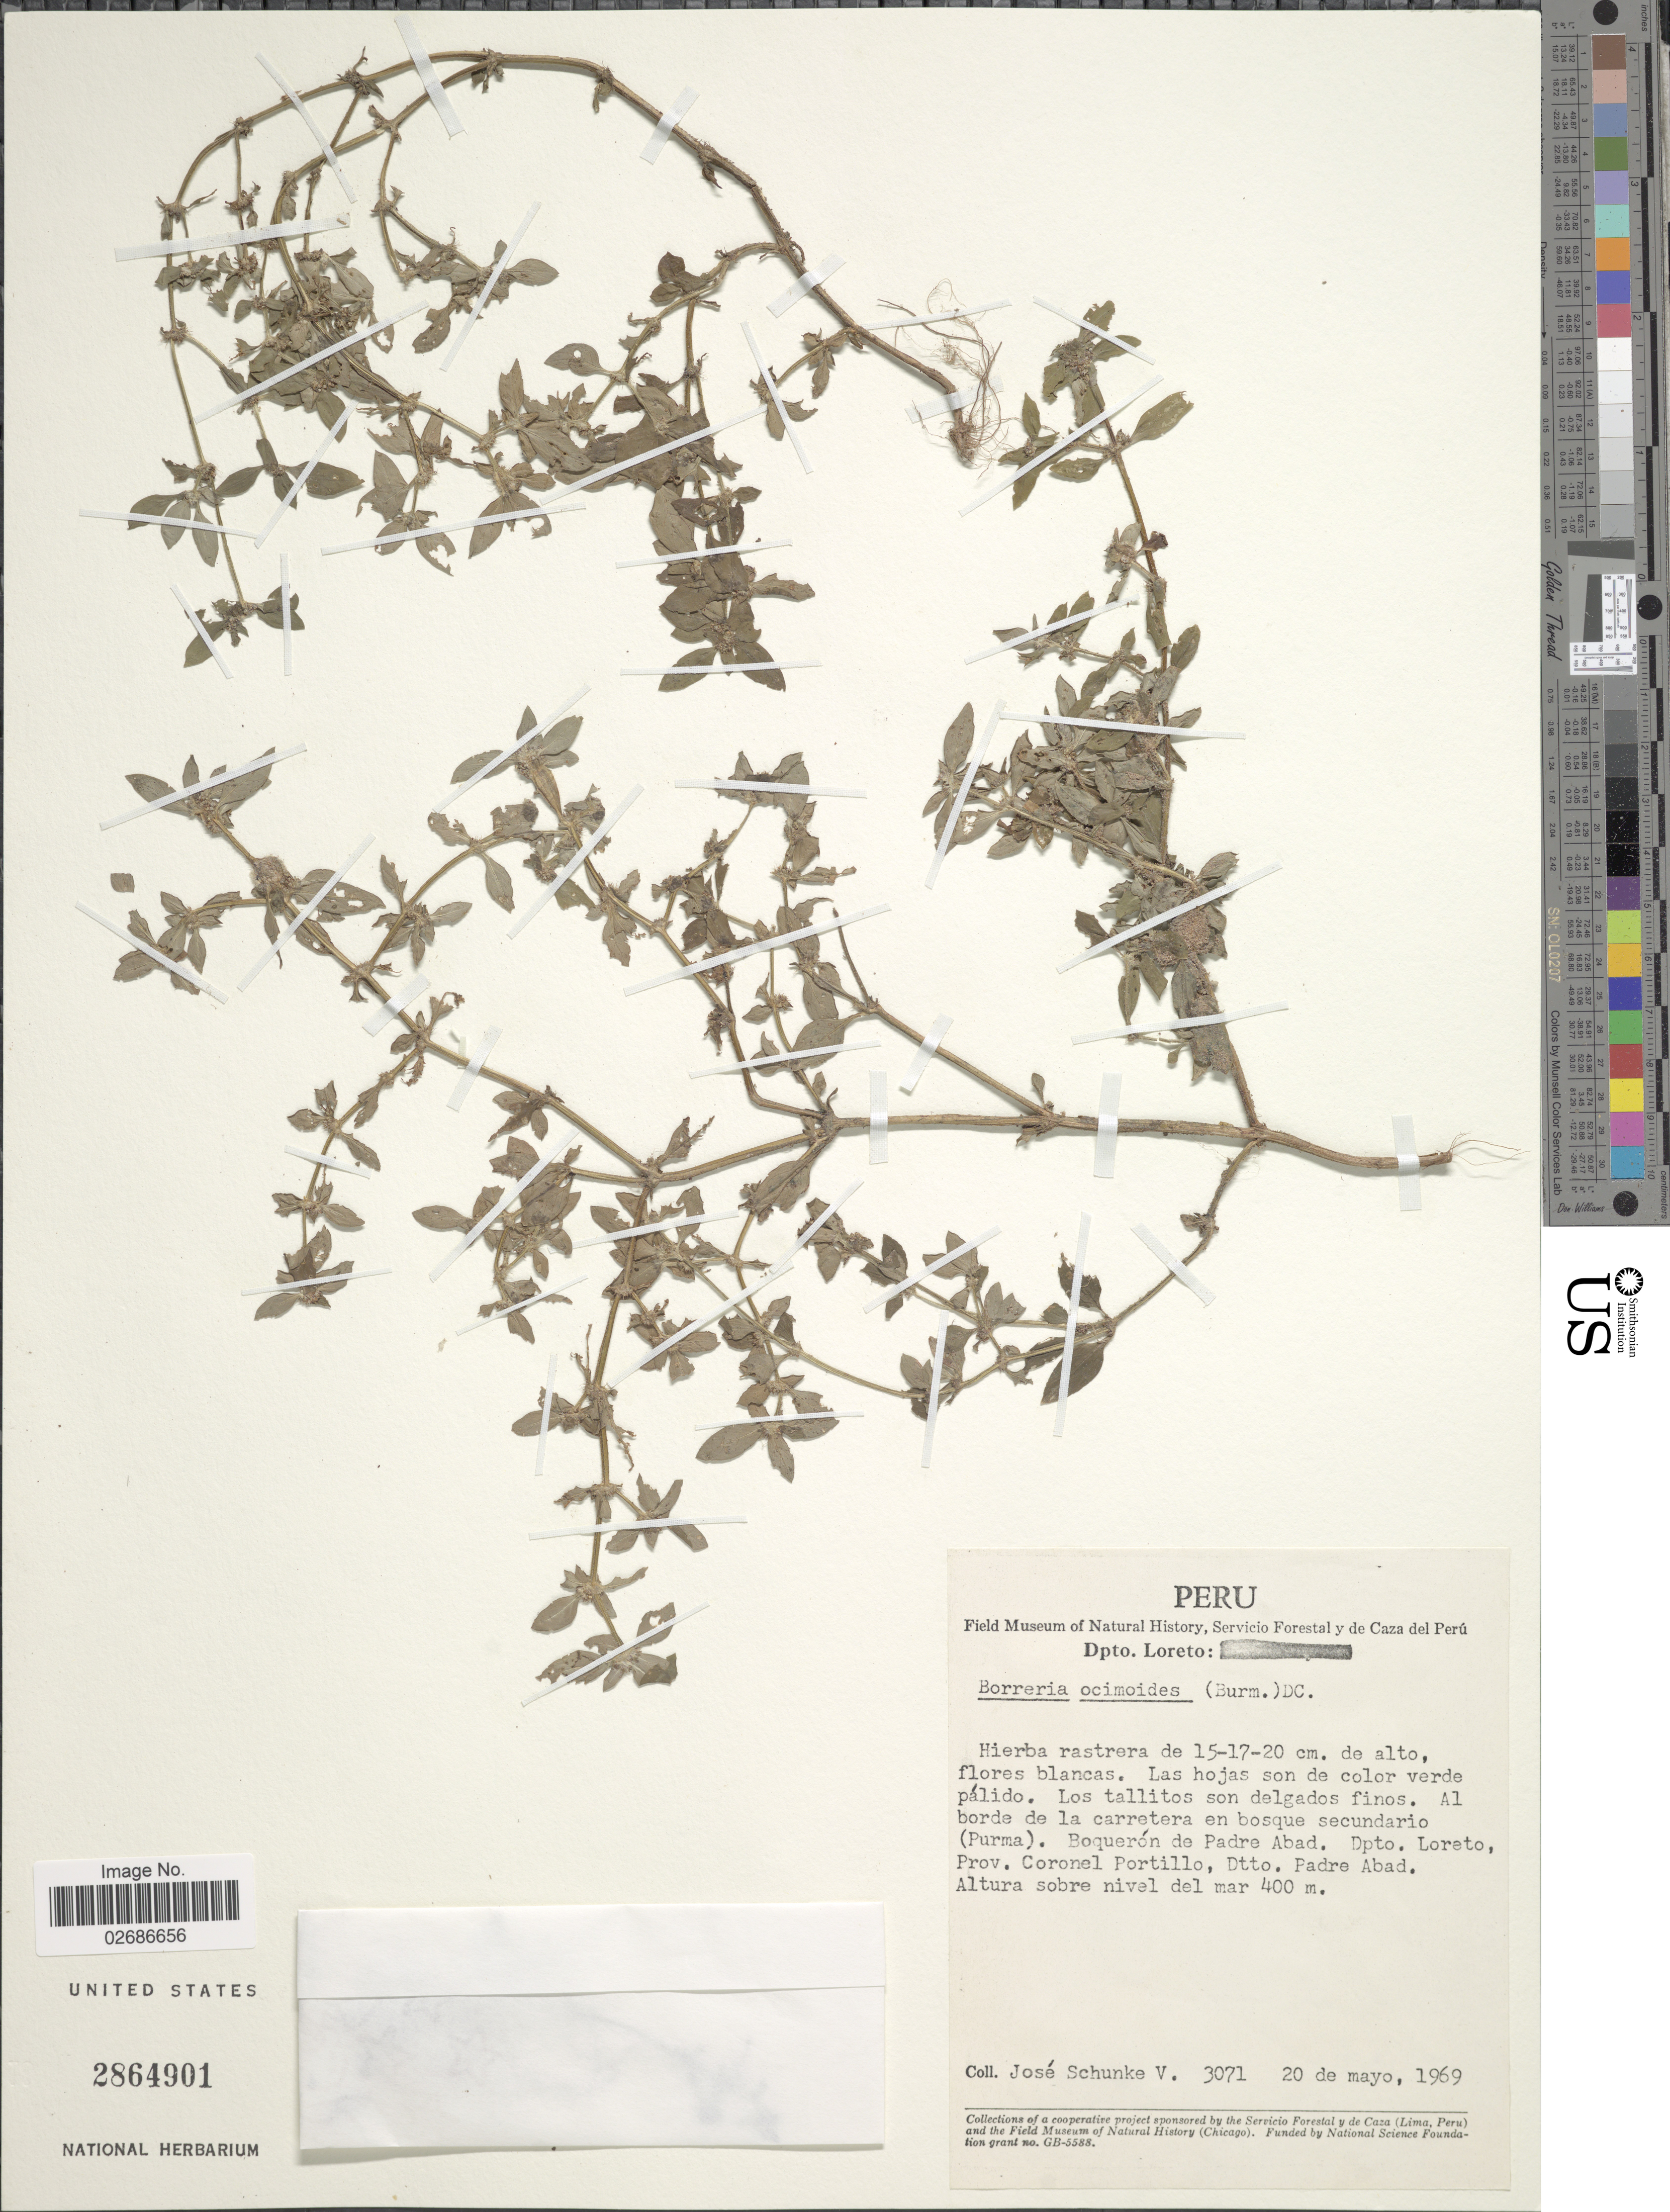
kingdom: Plantae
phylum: Tracheophyta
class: Magnoliopsida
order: Gentianales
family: Rubiaceae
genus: Borreria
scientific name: Borreria ocimoides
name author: (Burm. f.) DC.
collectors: J. Schunke Vigo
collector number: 3071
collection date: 1969-05-20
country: Peru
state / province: Loreto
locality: Boqueron de Padre Abad., Prov. Coronel Portillo, Dtto. Padre Abad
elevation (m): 400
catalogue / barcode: US 2864901